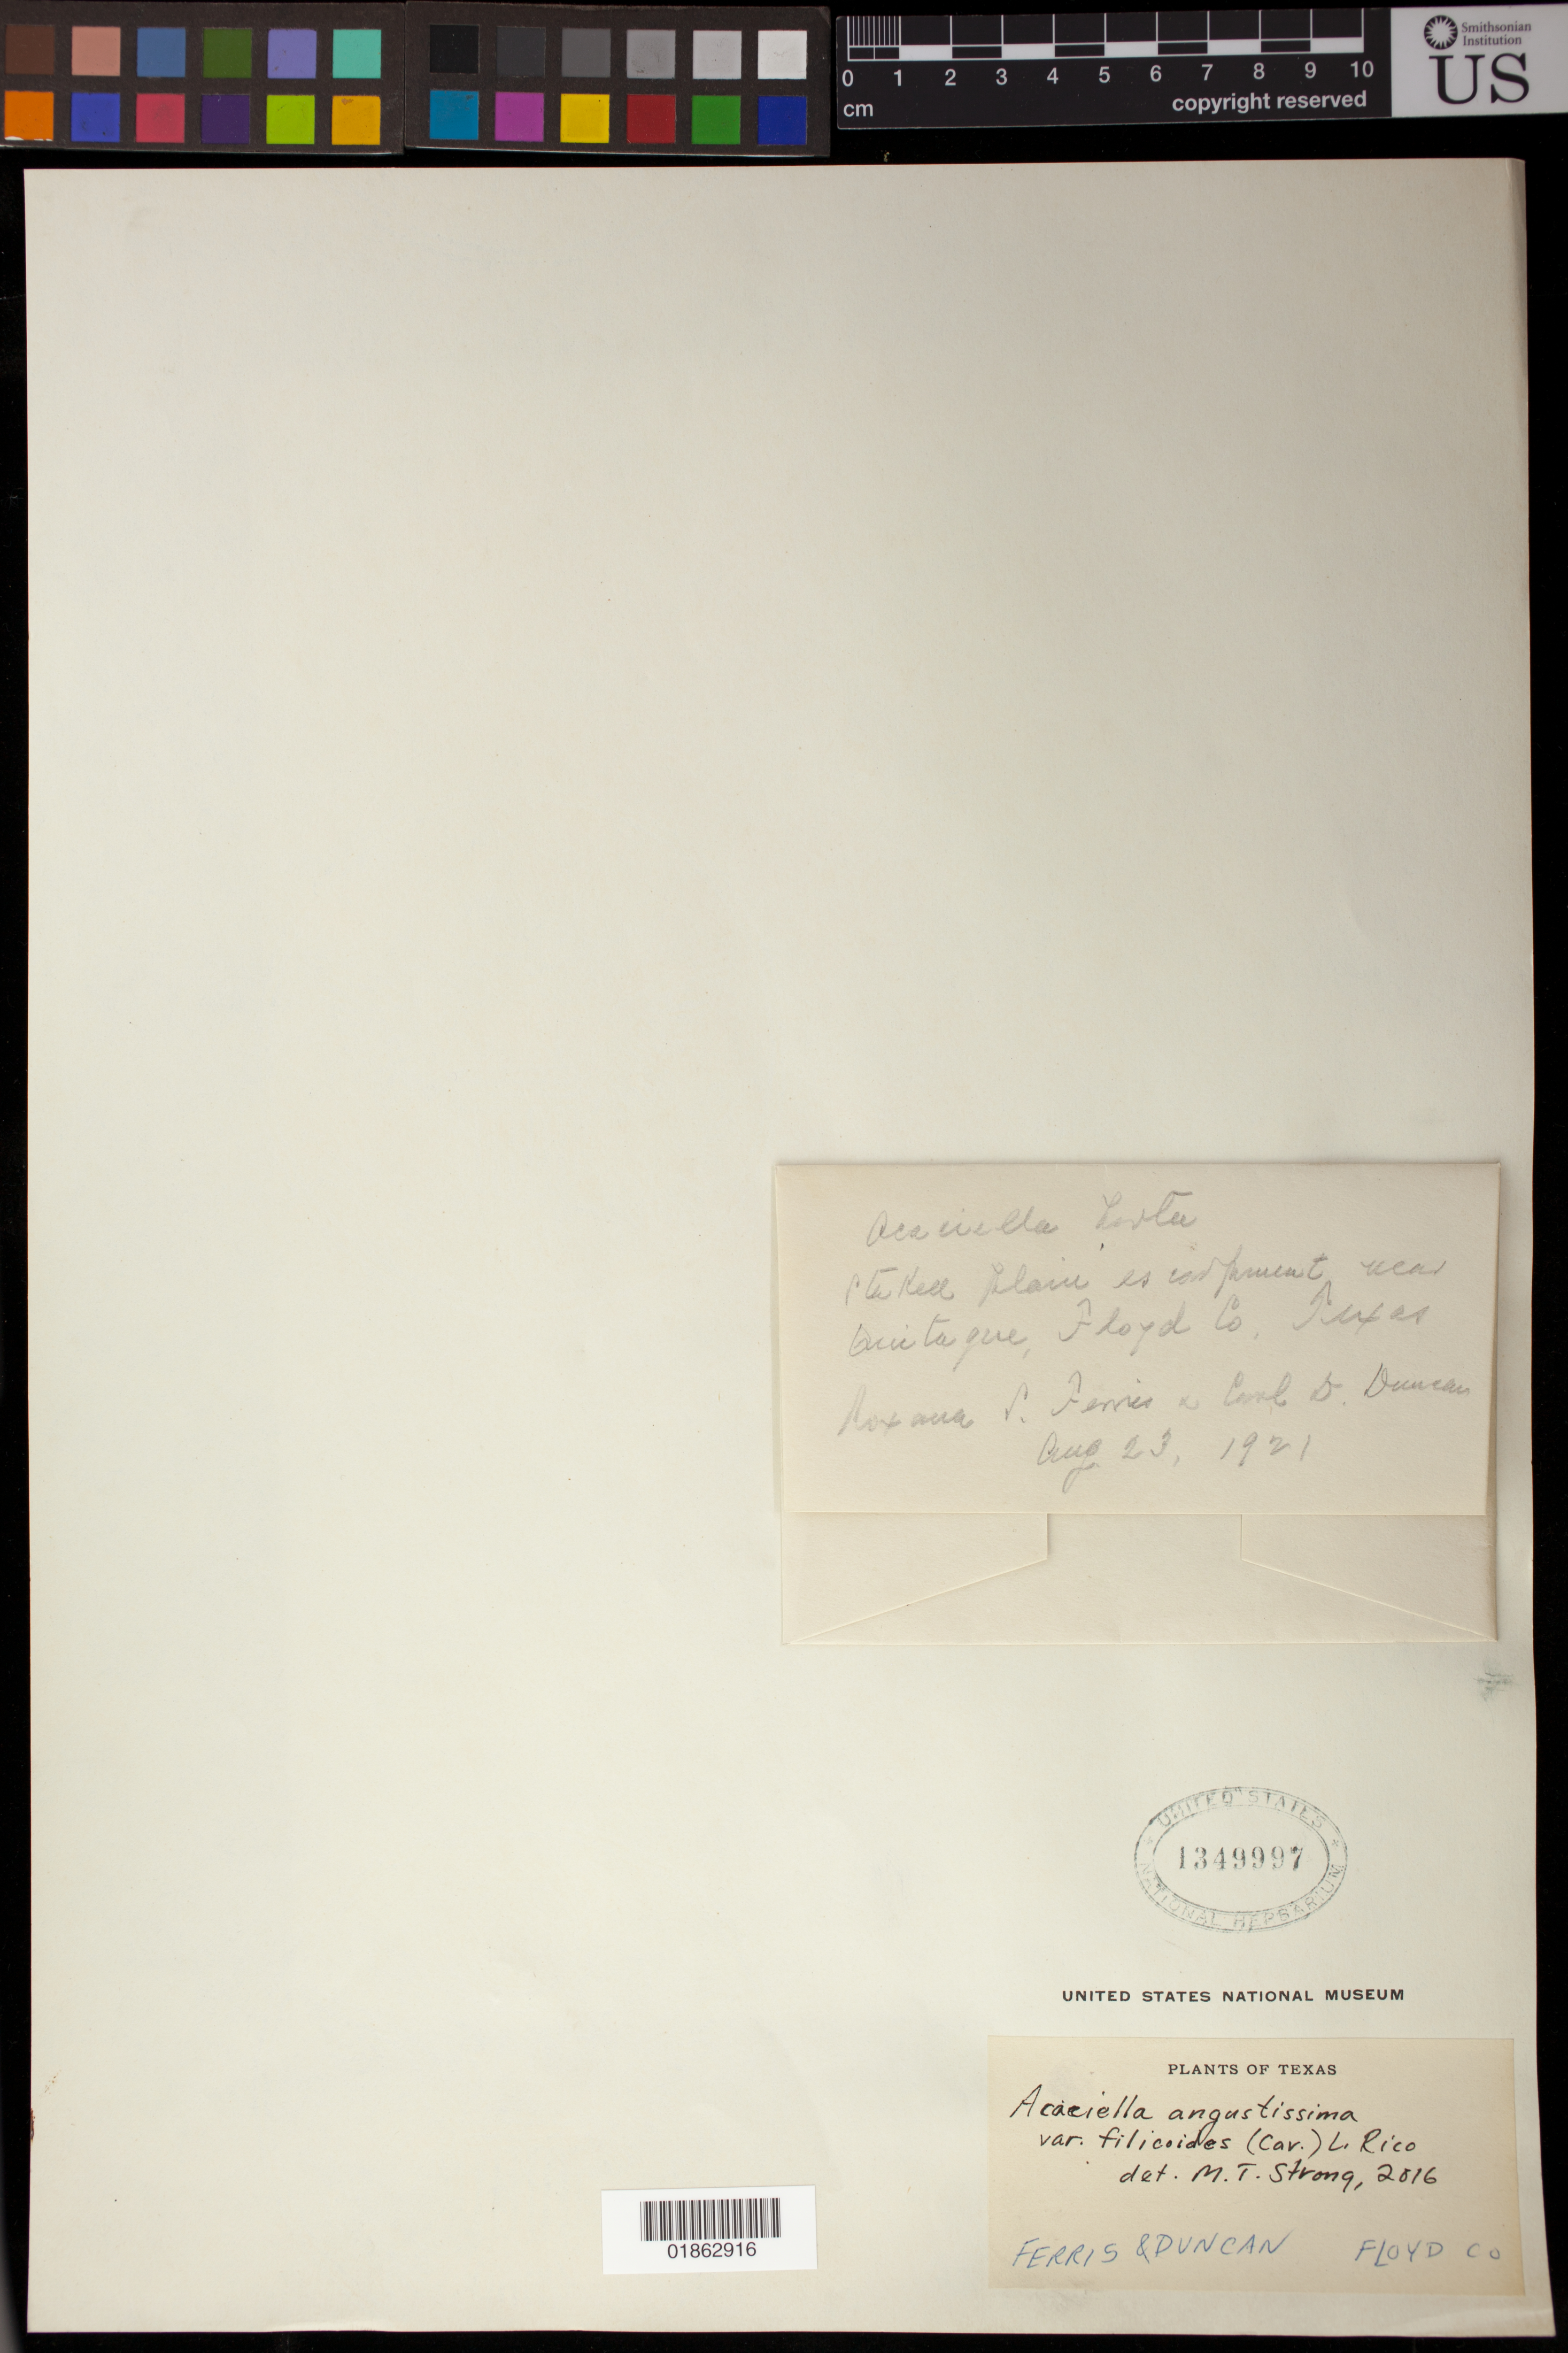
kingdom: Plantae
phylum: Tracheophyta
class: Magnoliopsida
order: Fabales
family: Fabaceae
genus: Acaciella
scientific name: Acaciella angustissima var. filicioides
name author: (Cav.) L. Rico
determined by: Strong, M. T., (US), Smithsonian Institution - National Museum of Natural History (UNITED STATES)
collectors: R. S. Ferris & C. Duncan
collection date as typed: Aug 23, 1921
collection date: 1921-08-23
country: United States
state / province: Texas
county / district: Floyd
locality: Near Quitaque.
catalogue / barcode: US 1349997